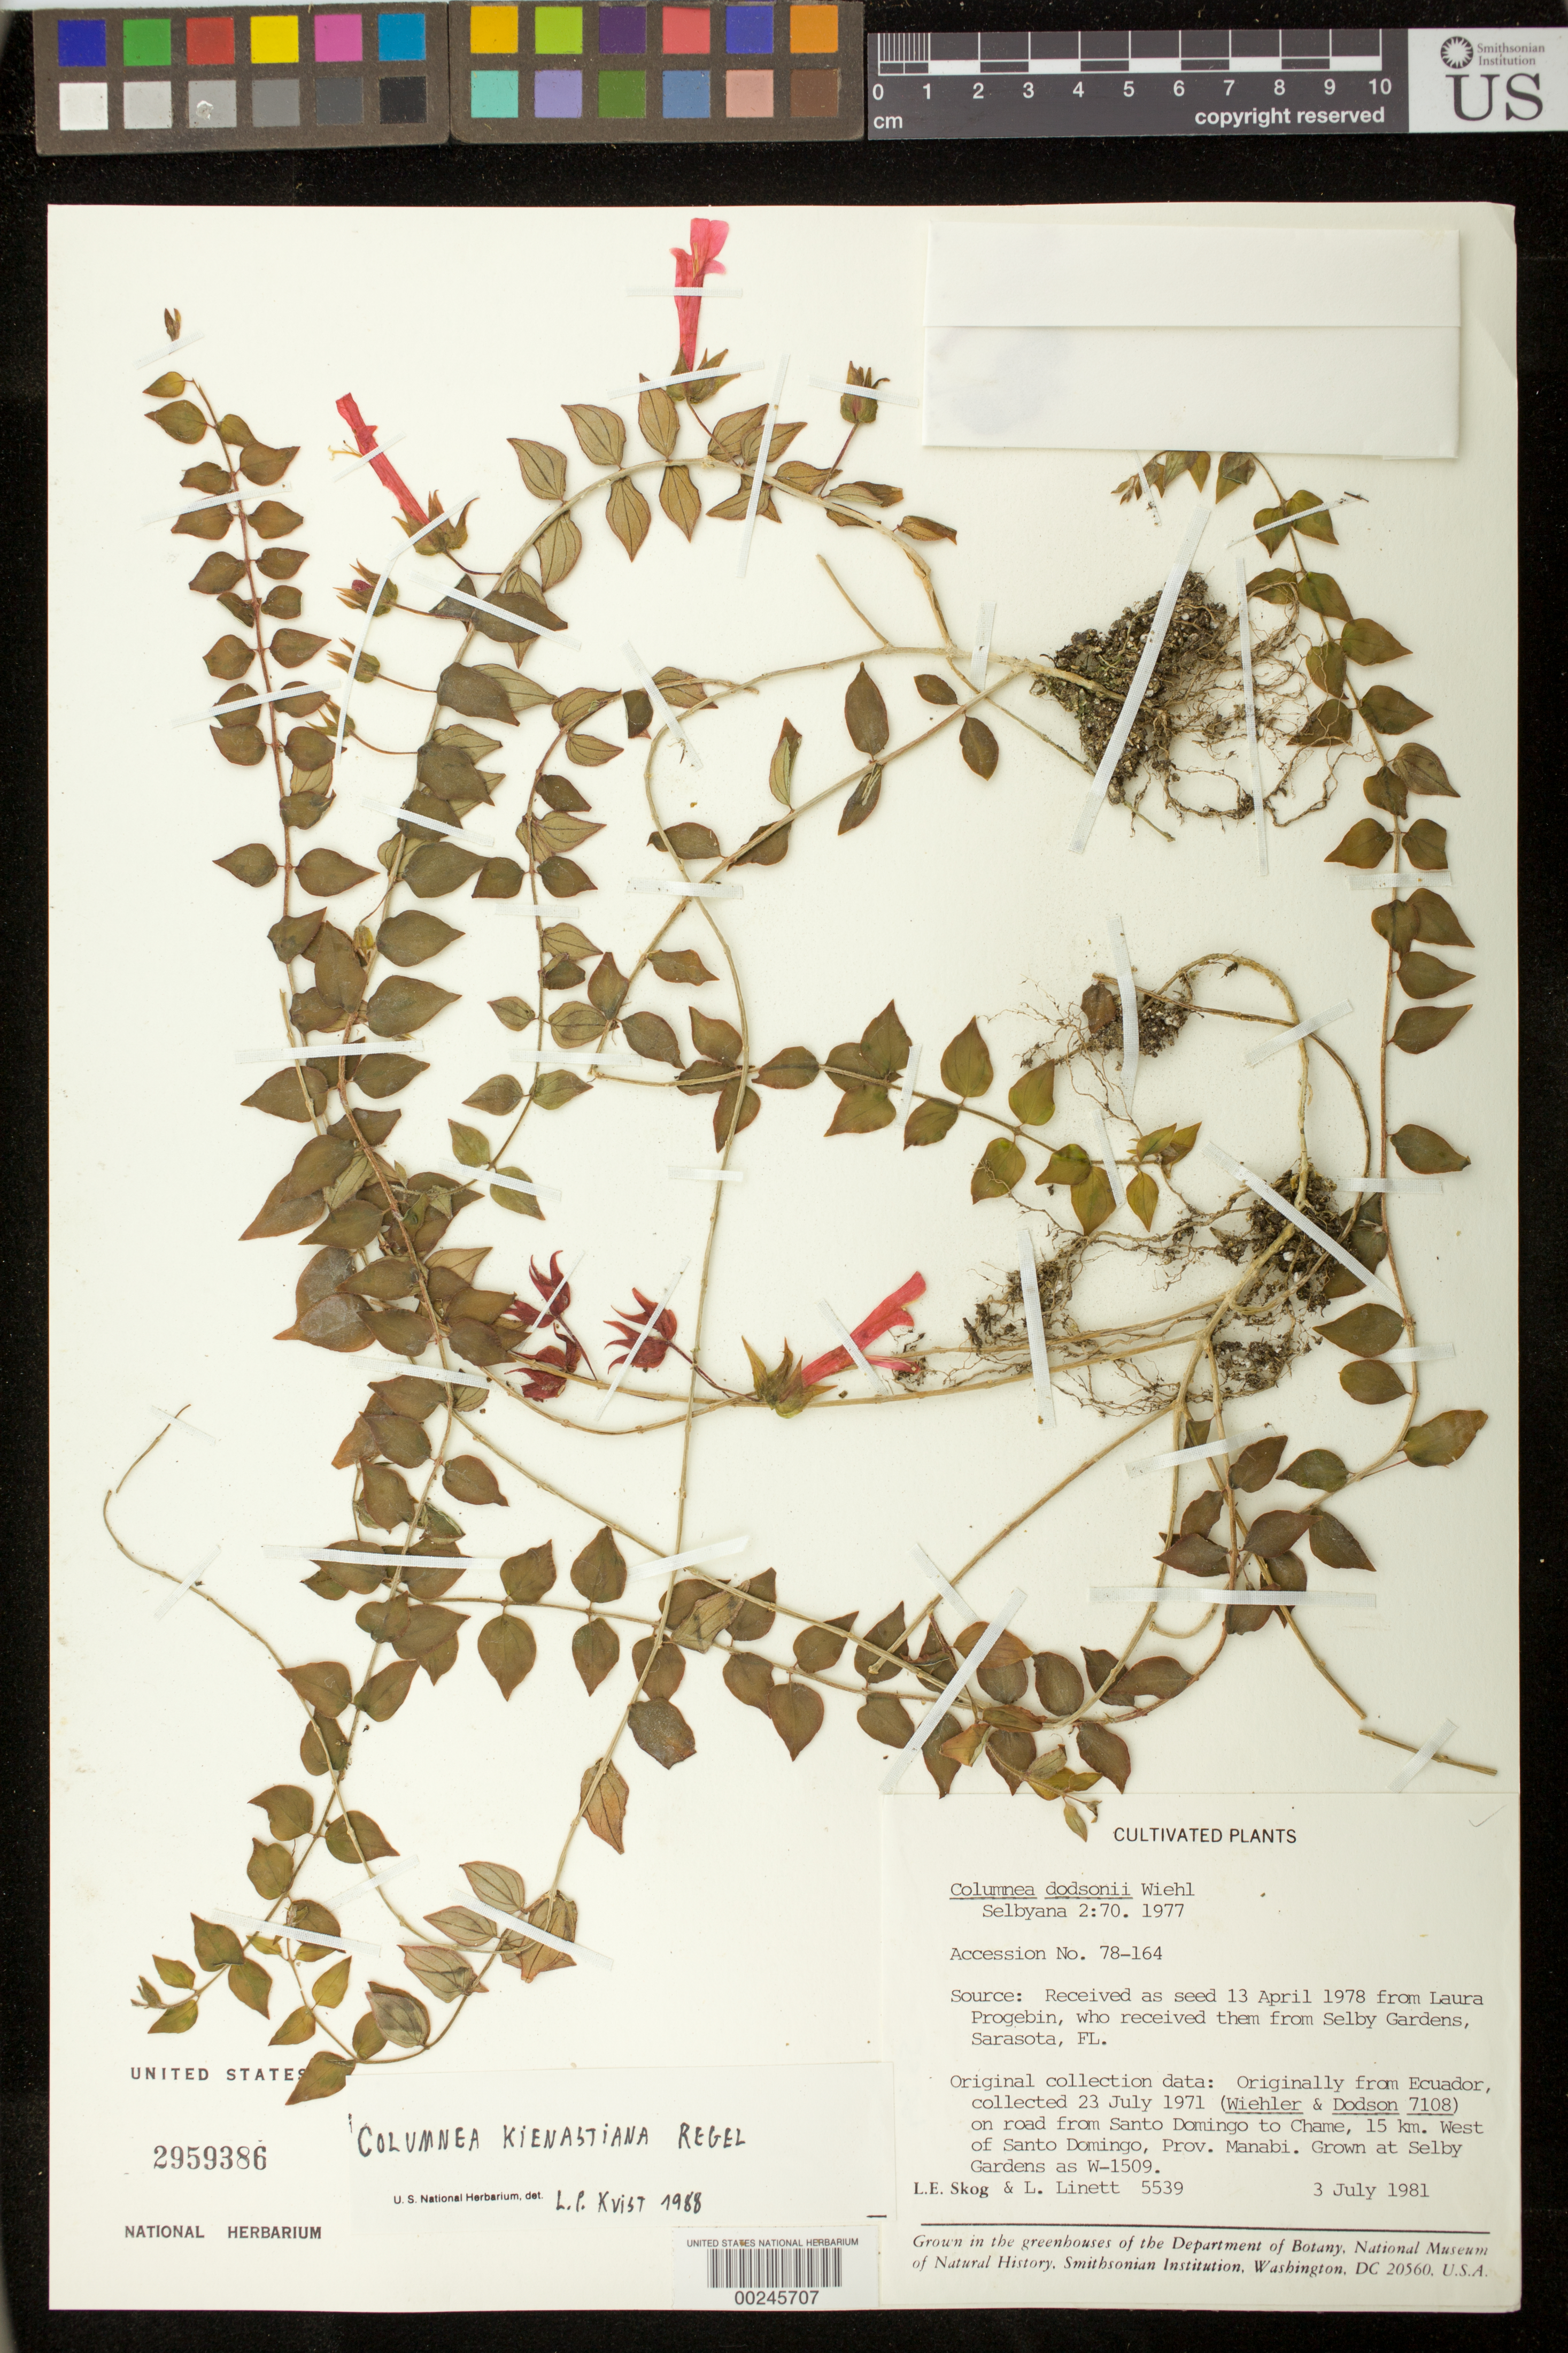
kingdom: Plantae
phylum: Tracheophyta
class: Magnoliopsida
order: Lamiales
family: Gesneriaceae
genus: Columnea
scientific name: Columnea kienastiana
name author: Regel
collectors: L. E. Skog & L. Linett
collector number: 5539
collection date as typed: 03 Jul 1981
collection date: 1981-07-03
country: Ecuador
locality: Ecuador: Manabi, on road from Santo Domingo to Chame, 15 km W of Santo Domingo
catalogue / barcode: US 2959386